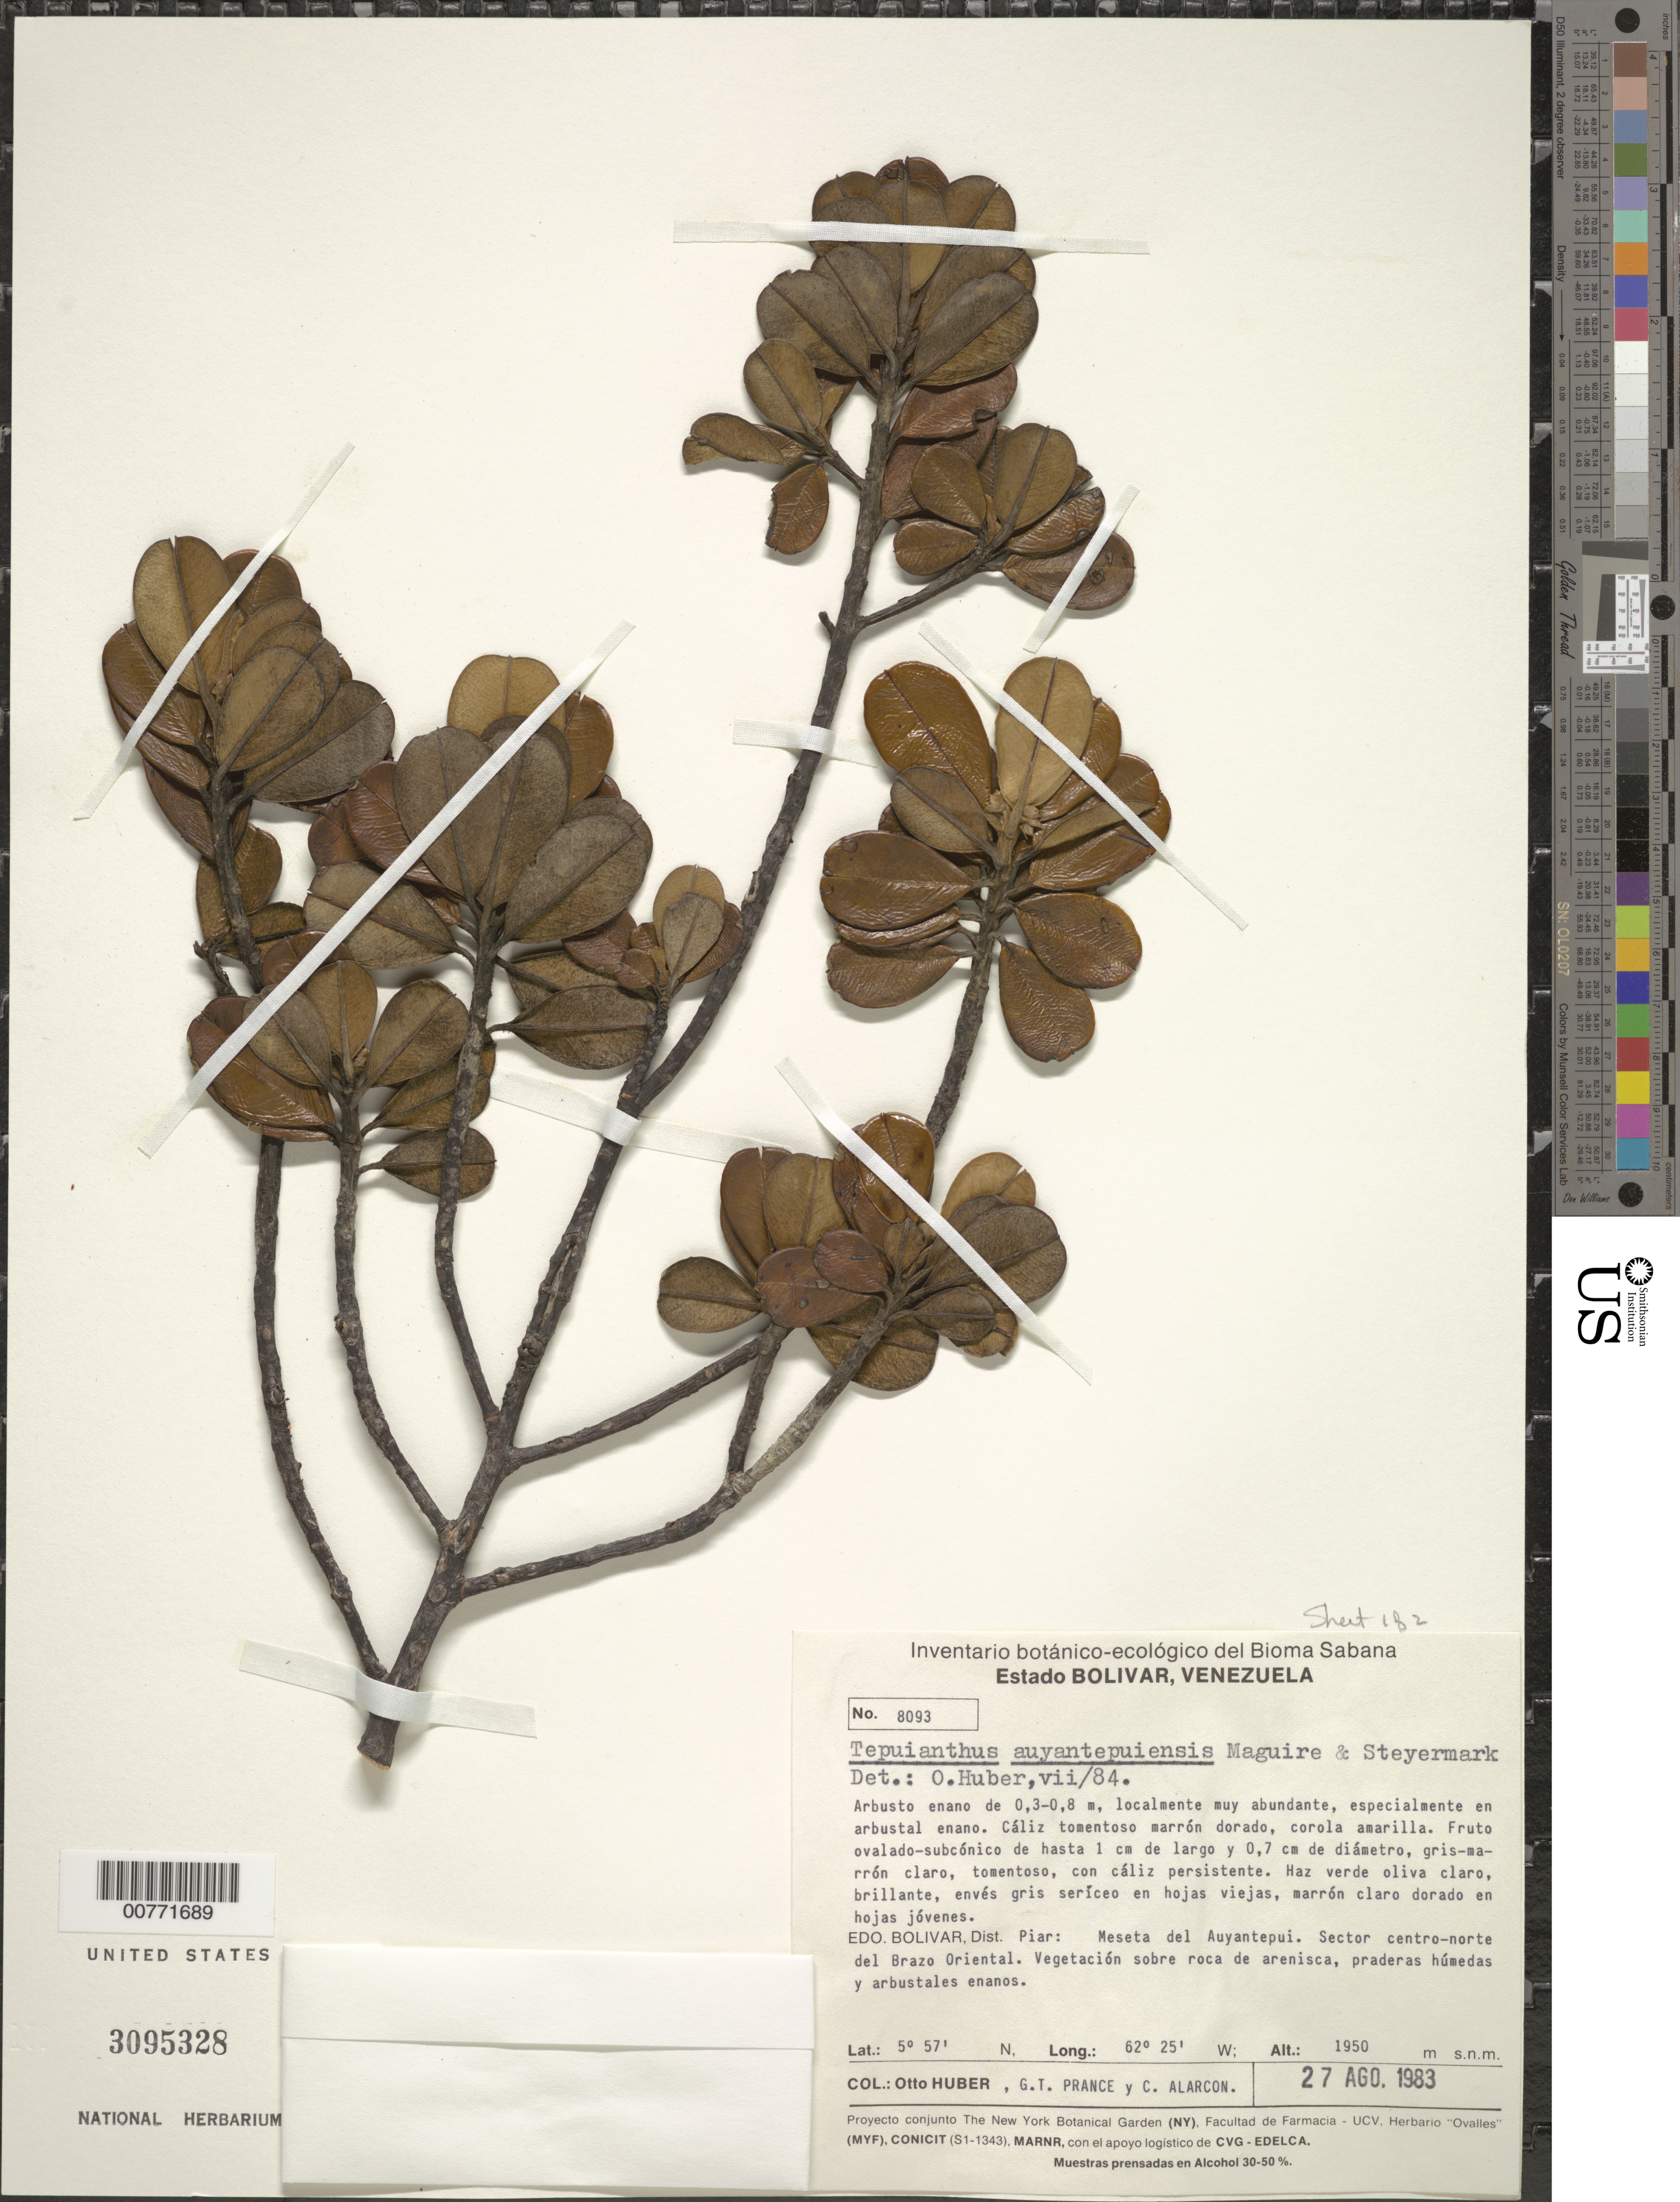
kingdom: Plantae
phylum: Tracheophyta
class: Magnoliopsida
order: Malvales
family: Thymelaeaceae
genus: Tepuianthus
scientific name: Tepuianthus auyantepuiensis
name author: Maguire & Steyerm.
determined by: Huber, Otto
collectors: O. Huber, G. T. Prance & C. Alarcon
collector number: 8093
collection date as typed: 27-Aug-83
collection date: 1983-08-27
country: Venezuela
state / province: Bolívar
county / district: Piar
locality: Auyan-tepuí, sect. centro-norte del Brazo Oriental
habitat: Arbustal enano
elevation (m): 1950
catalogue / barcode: US 3095328